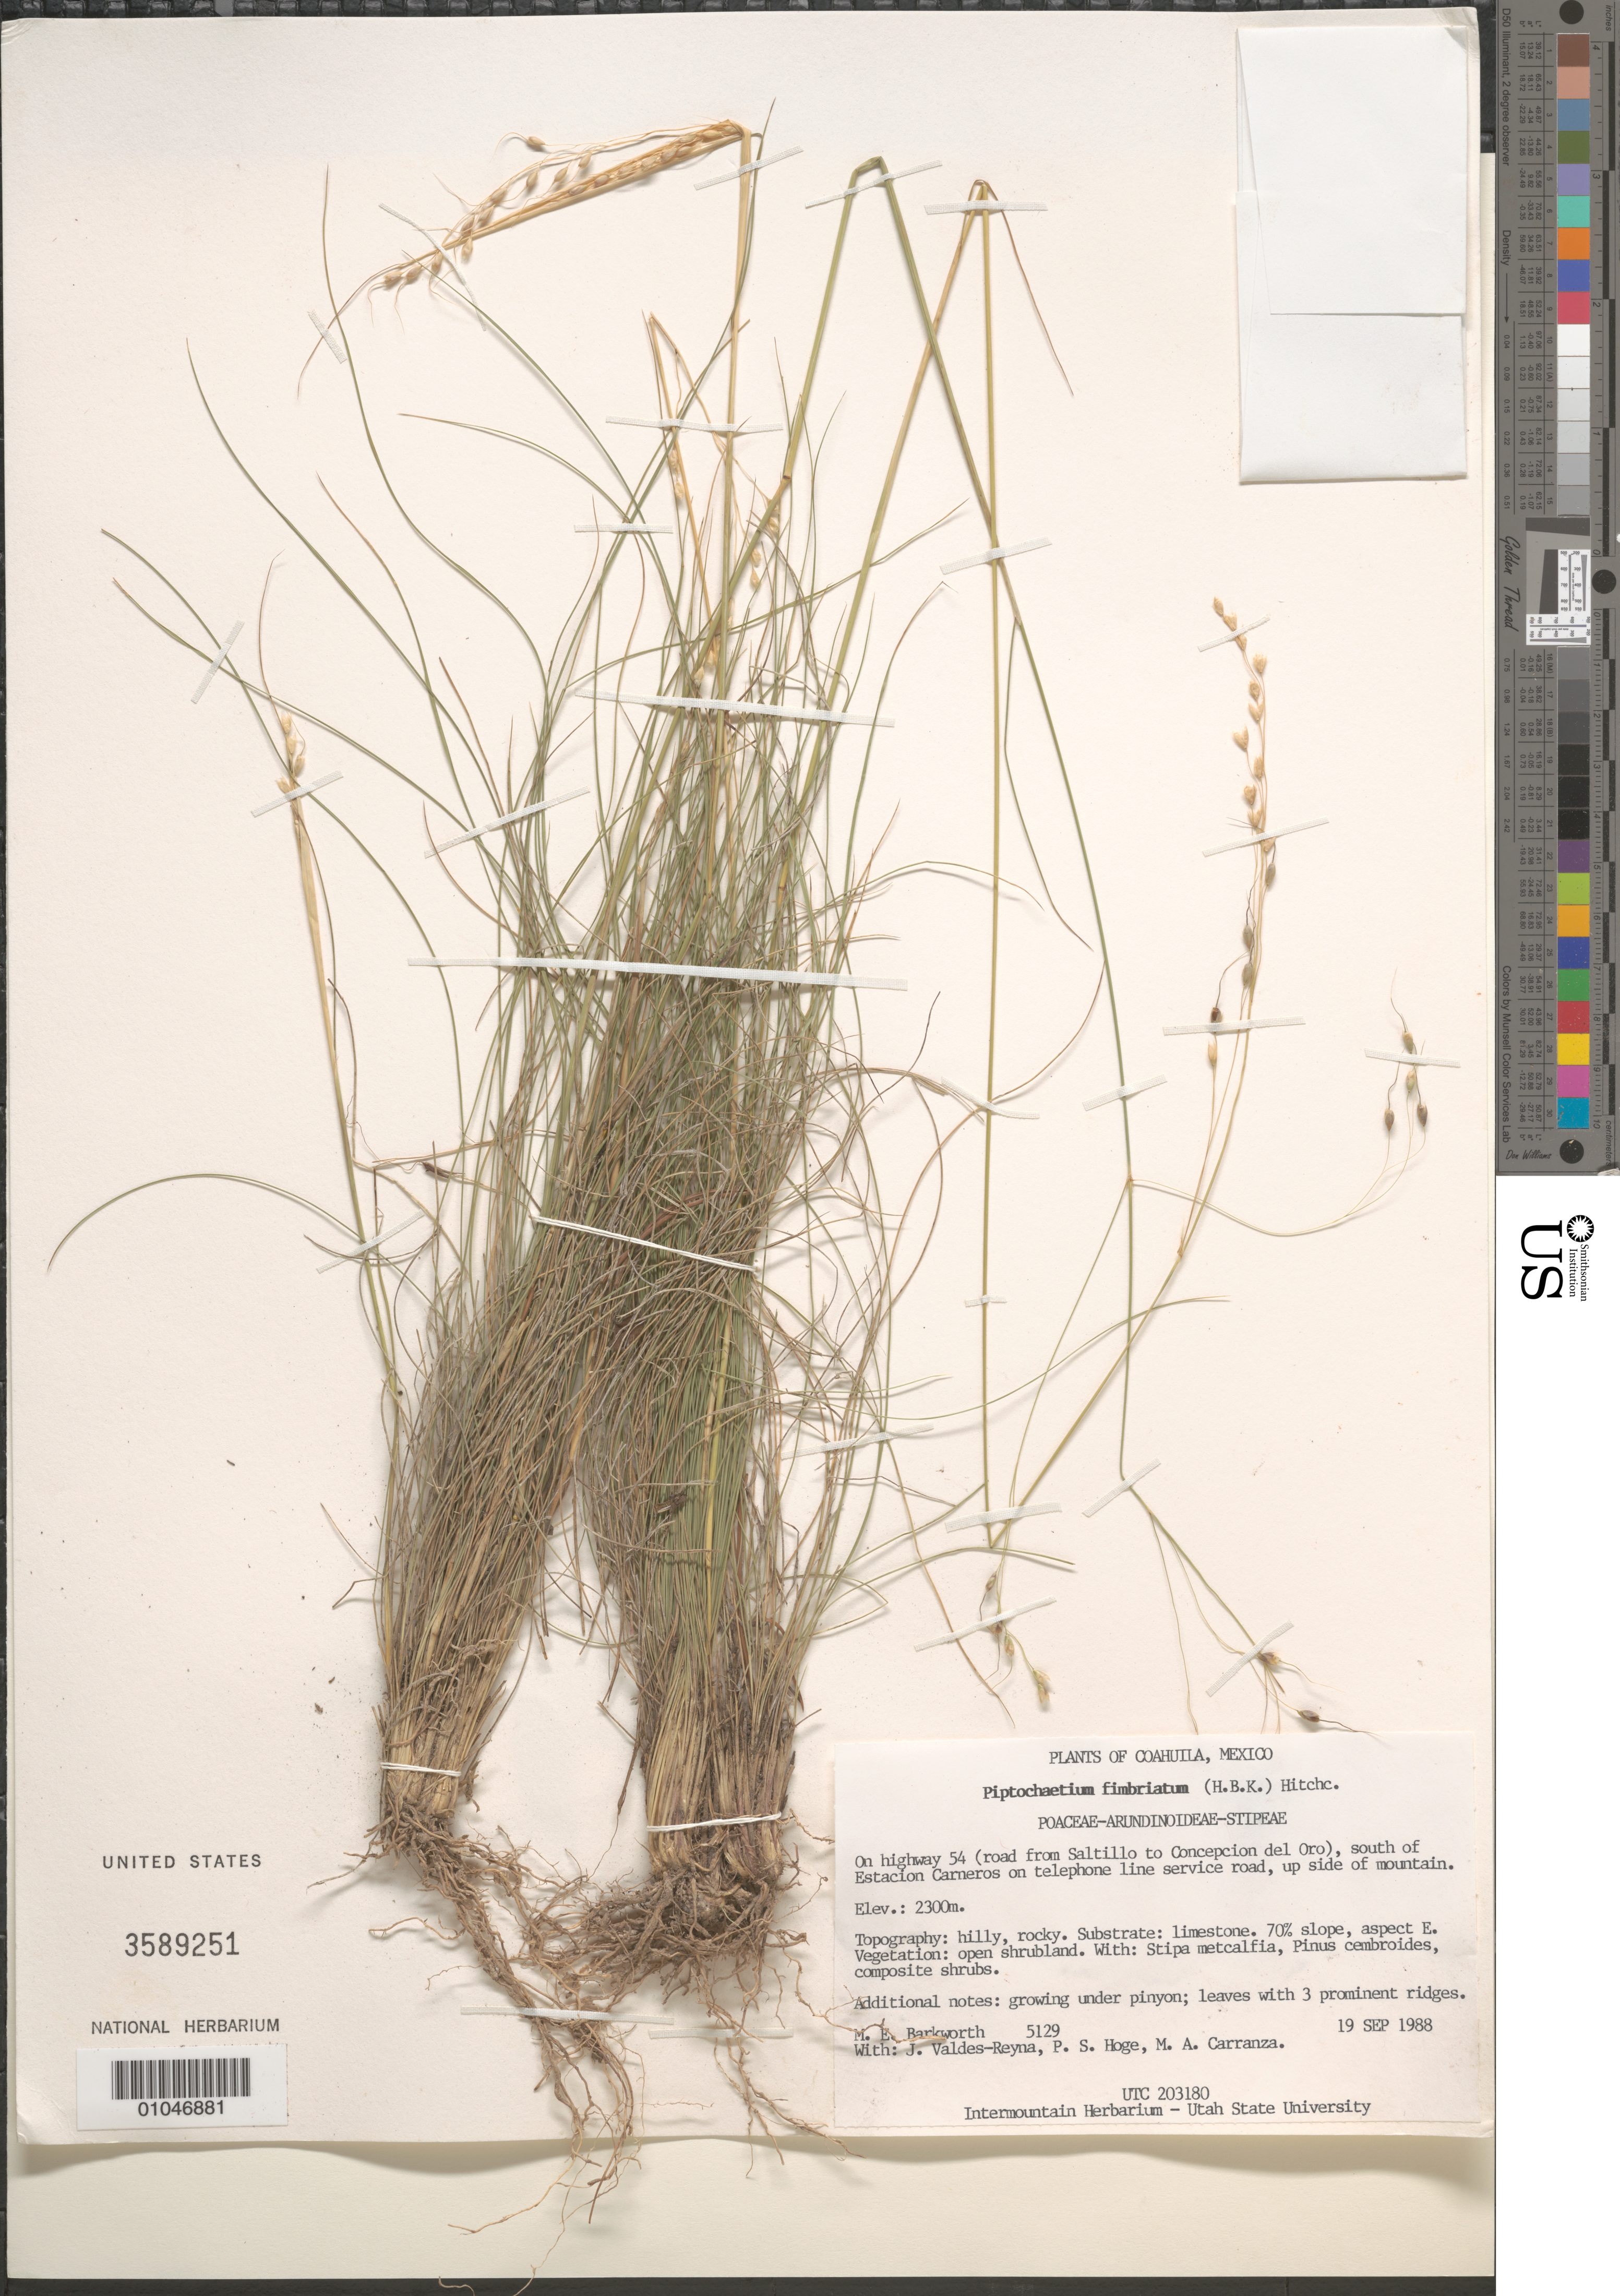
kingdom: Plantae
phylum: Tracheophyta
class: Liliopsida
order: Poales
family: Poaceae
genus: Piptochaetium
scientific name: Piptochaetium fimbriatum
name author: (Kunth) Hitchc.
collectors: M. E. Barkworth, J. Valdés-Reyna, P. S. Hoge & M. A. Carranza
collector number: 5129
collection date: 1988-09-19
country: Mexico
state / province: Coahuila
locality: On highway 54 (road from Saltillo to Concepcion del Oro), S of Estacion Carneros on telephone line service road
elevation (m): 2300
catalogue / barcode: US 3589251